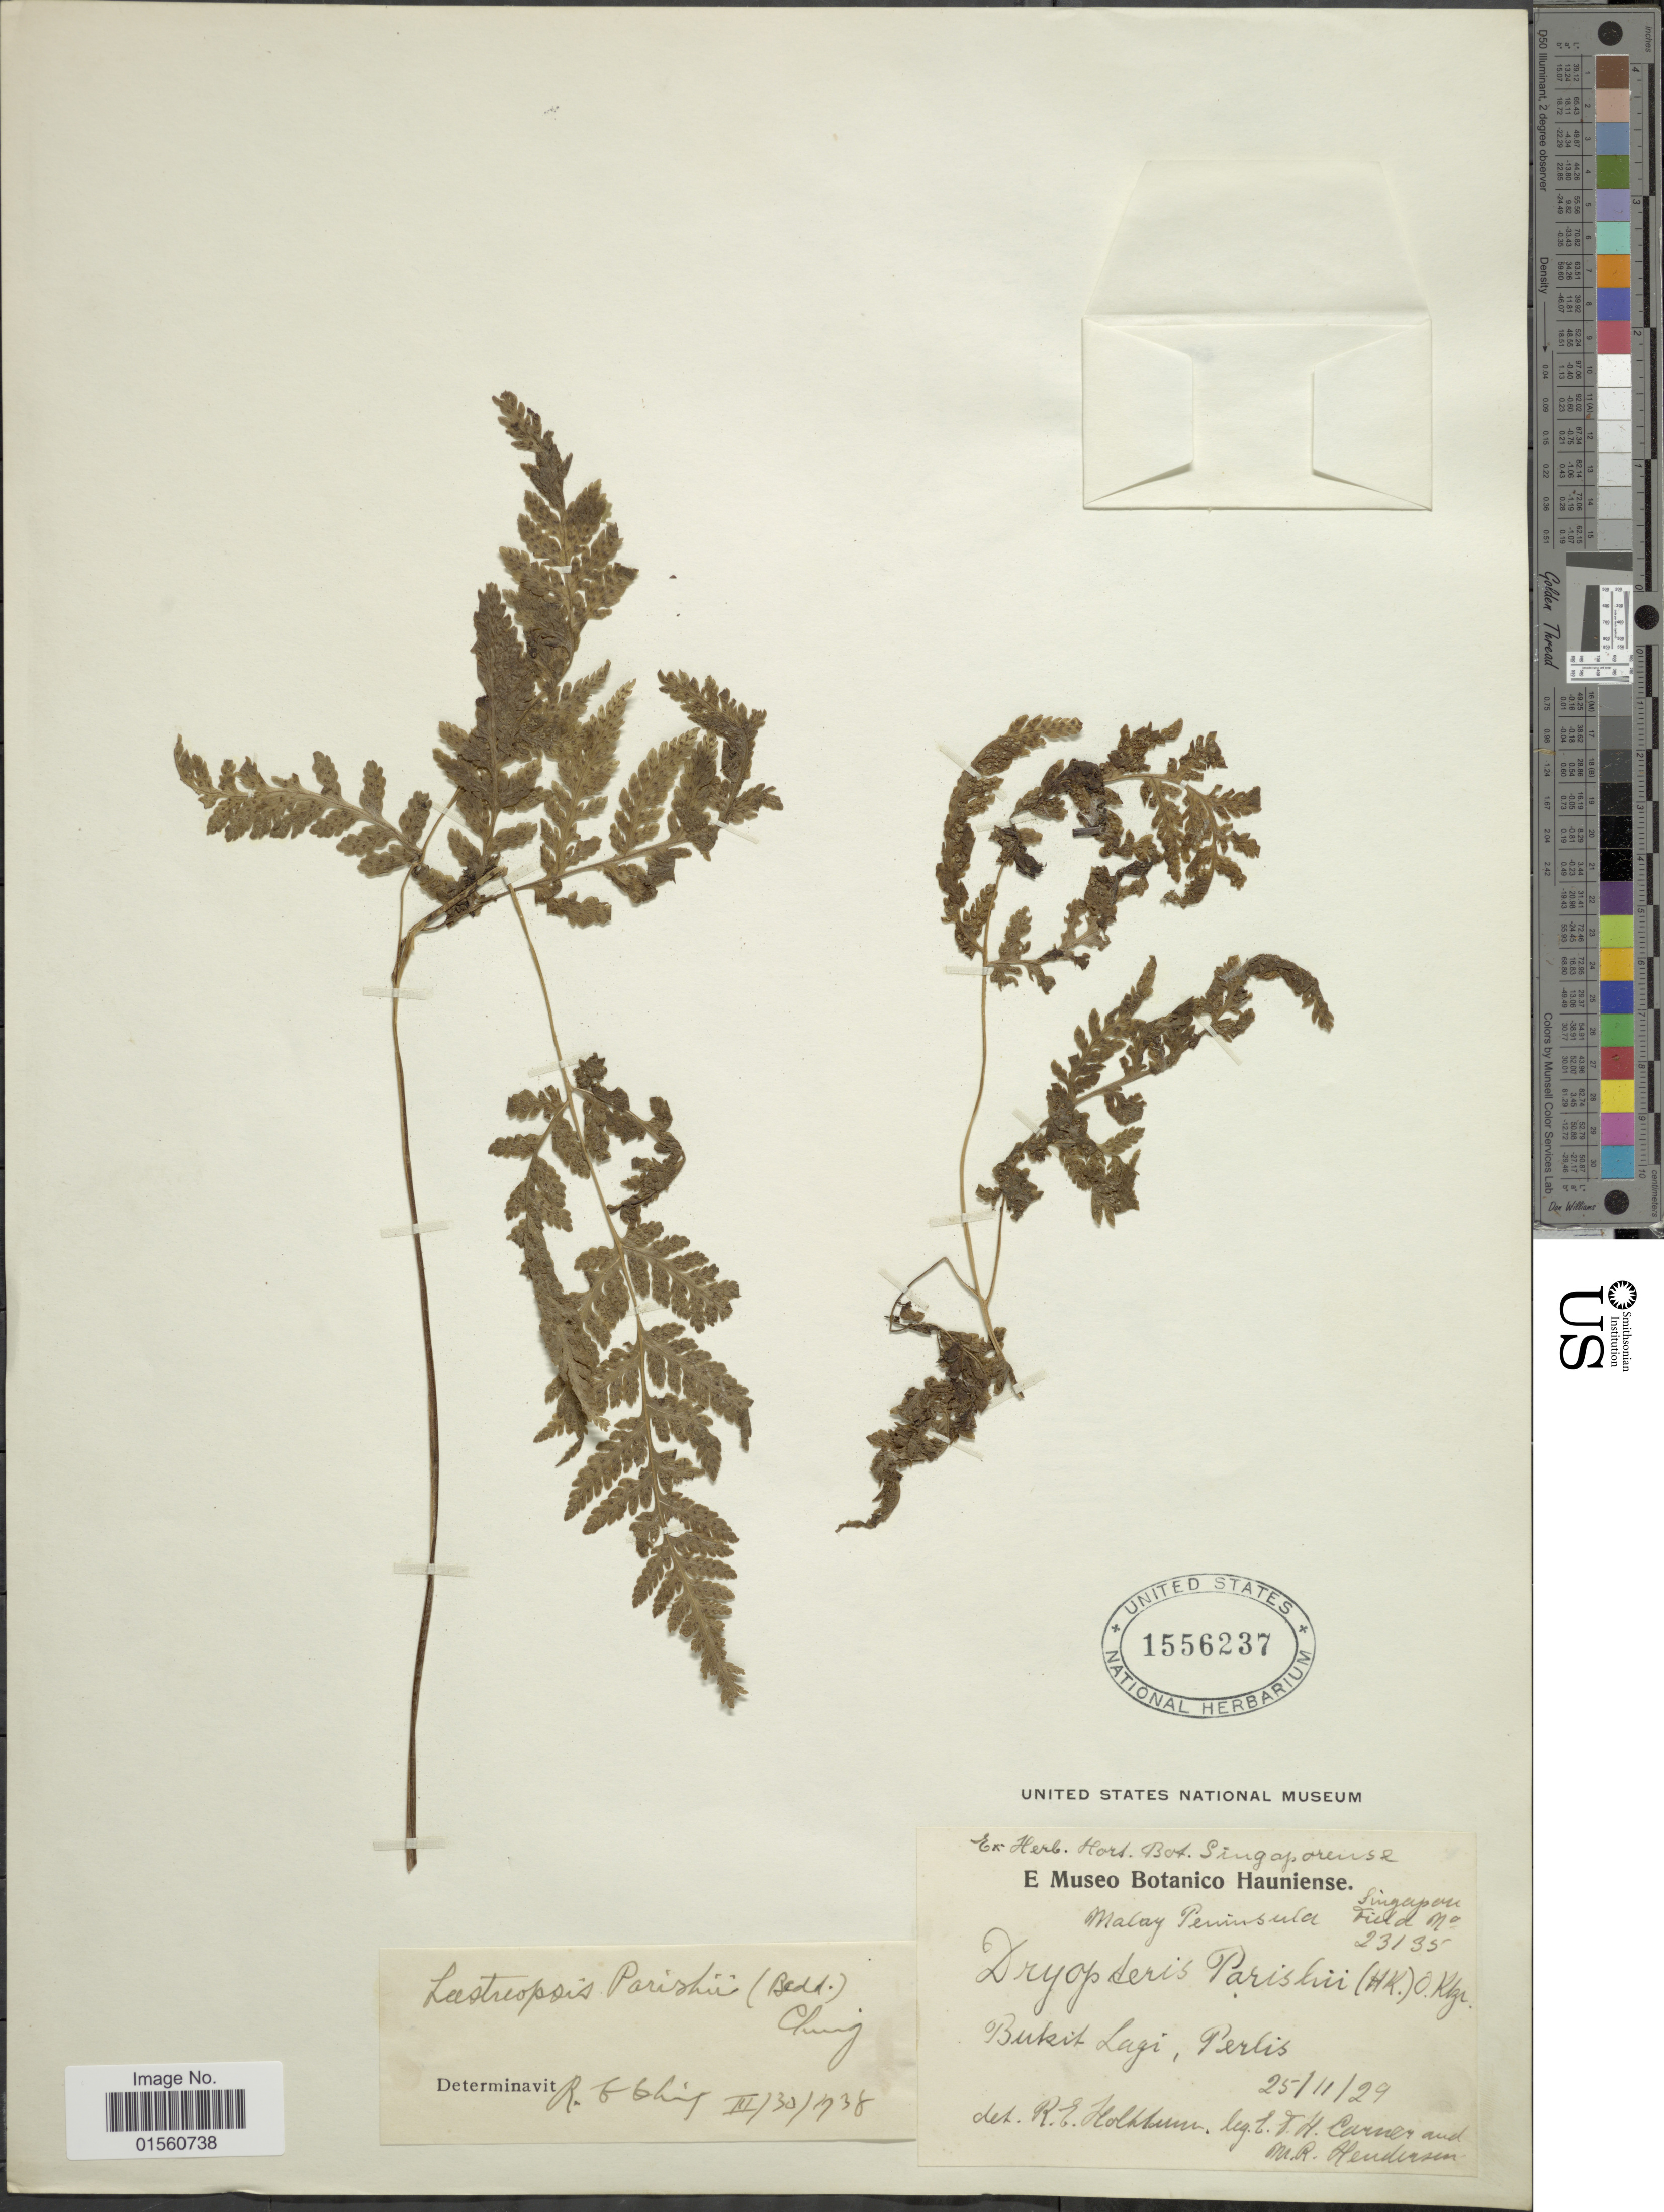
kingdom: Plantae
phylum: Tracheophyta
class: Polypodiopsida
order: Polypodiales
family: Dryopteridaceae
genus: Lastreopsis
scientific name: Lastreopsis parrishii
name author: (Hook.) Ching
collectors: E. Carver & M. Henderson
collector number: Singaporefield 23135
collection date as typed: Transcribed d/m/y: 25/11/29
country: Malaysia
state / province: Perlis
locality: Malay Peninsula, Bukit Lagi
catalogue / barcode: US 1556237